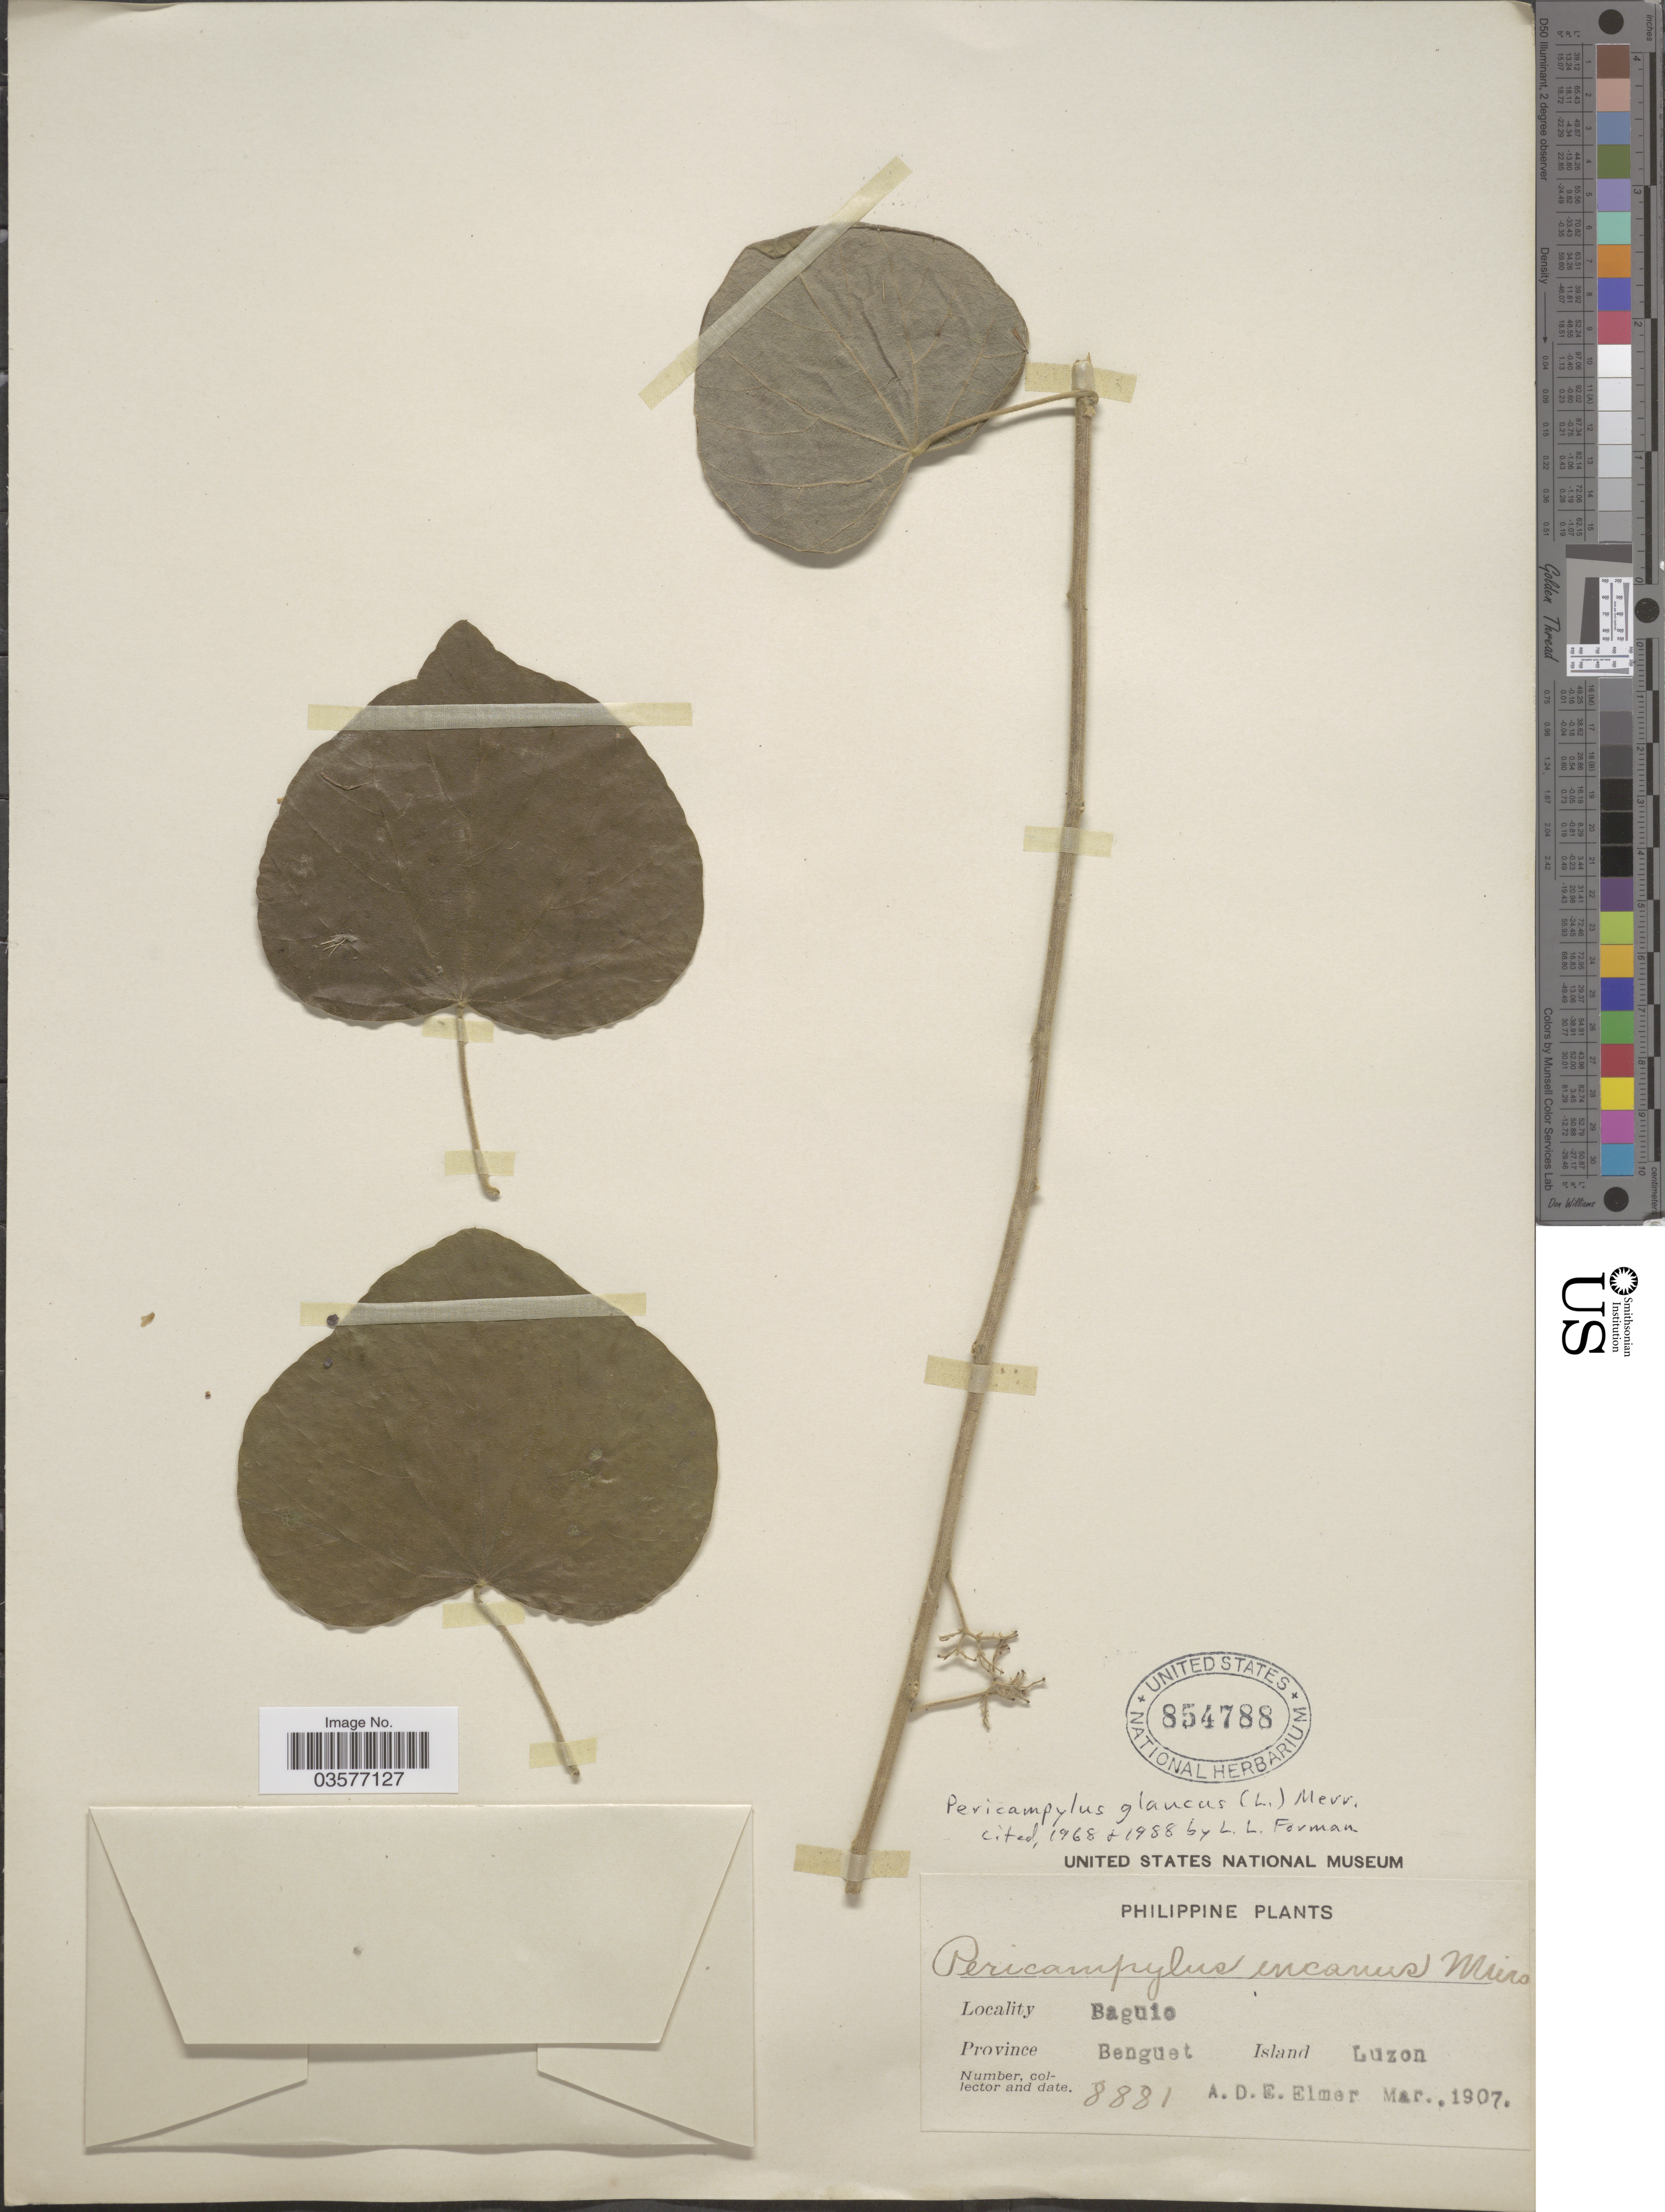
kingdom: Plantae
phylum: Tracheophyta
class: Magnoliopsida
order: Ranunculales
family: Menispermaceae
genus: Pericampylus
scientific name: Pericampylus glaucus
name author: (Lam.) Merr.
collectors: A. D. E. Elmer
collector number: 8881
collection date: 1907-03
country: Philippines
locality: Baguio. Province Benguet. Island Luzon.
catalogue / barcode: US 854788